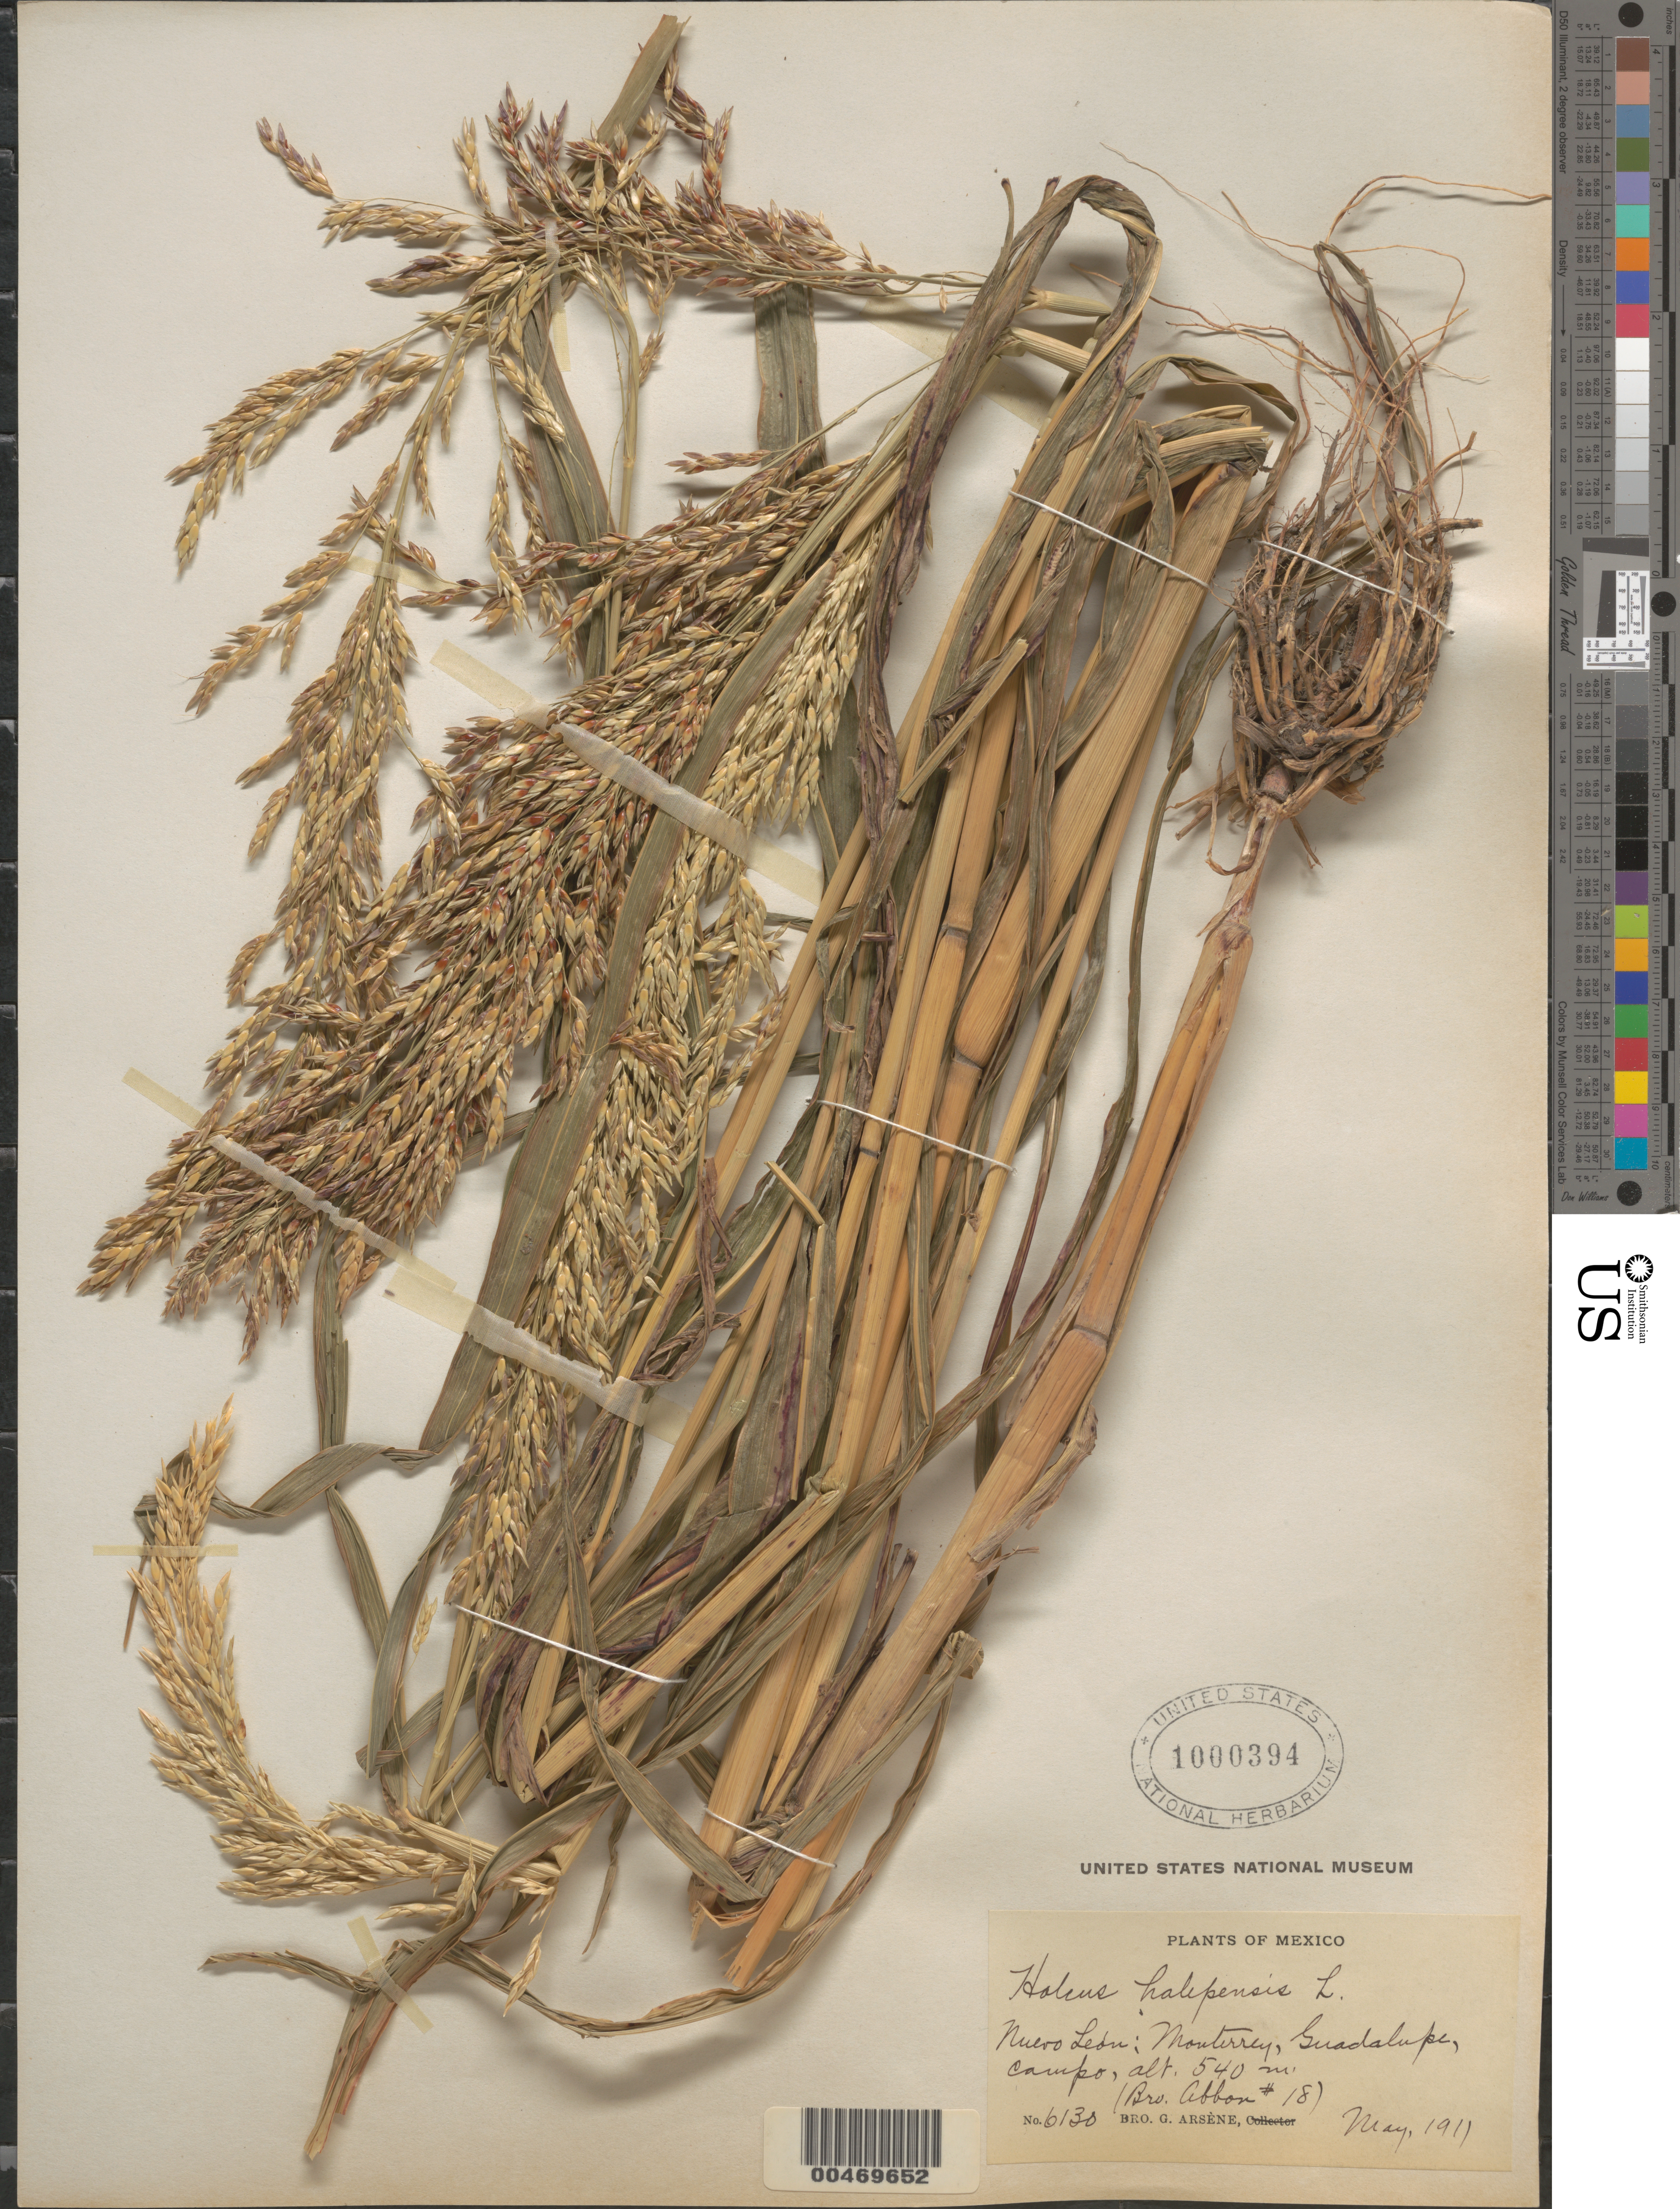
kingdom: Plantae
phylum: Tracheophyta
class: Liliopsida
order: Poales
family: Poaceae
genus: Sorghum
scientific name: Sorghum halepense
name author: (L.) Pers.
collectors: Bro. G. Arsène & Bro. Abbon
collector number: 6130/18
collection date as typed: May 1911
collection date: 1911-05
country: Mexico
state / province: Nuevo León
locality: Monterrey, Guadalupe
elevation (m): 540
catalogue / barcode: US 1000394